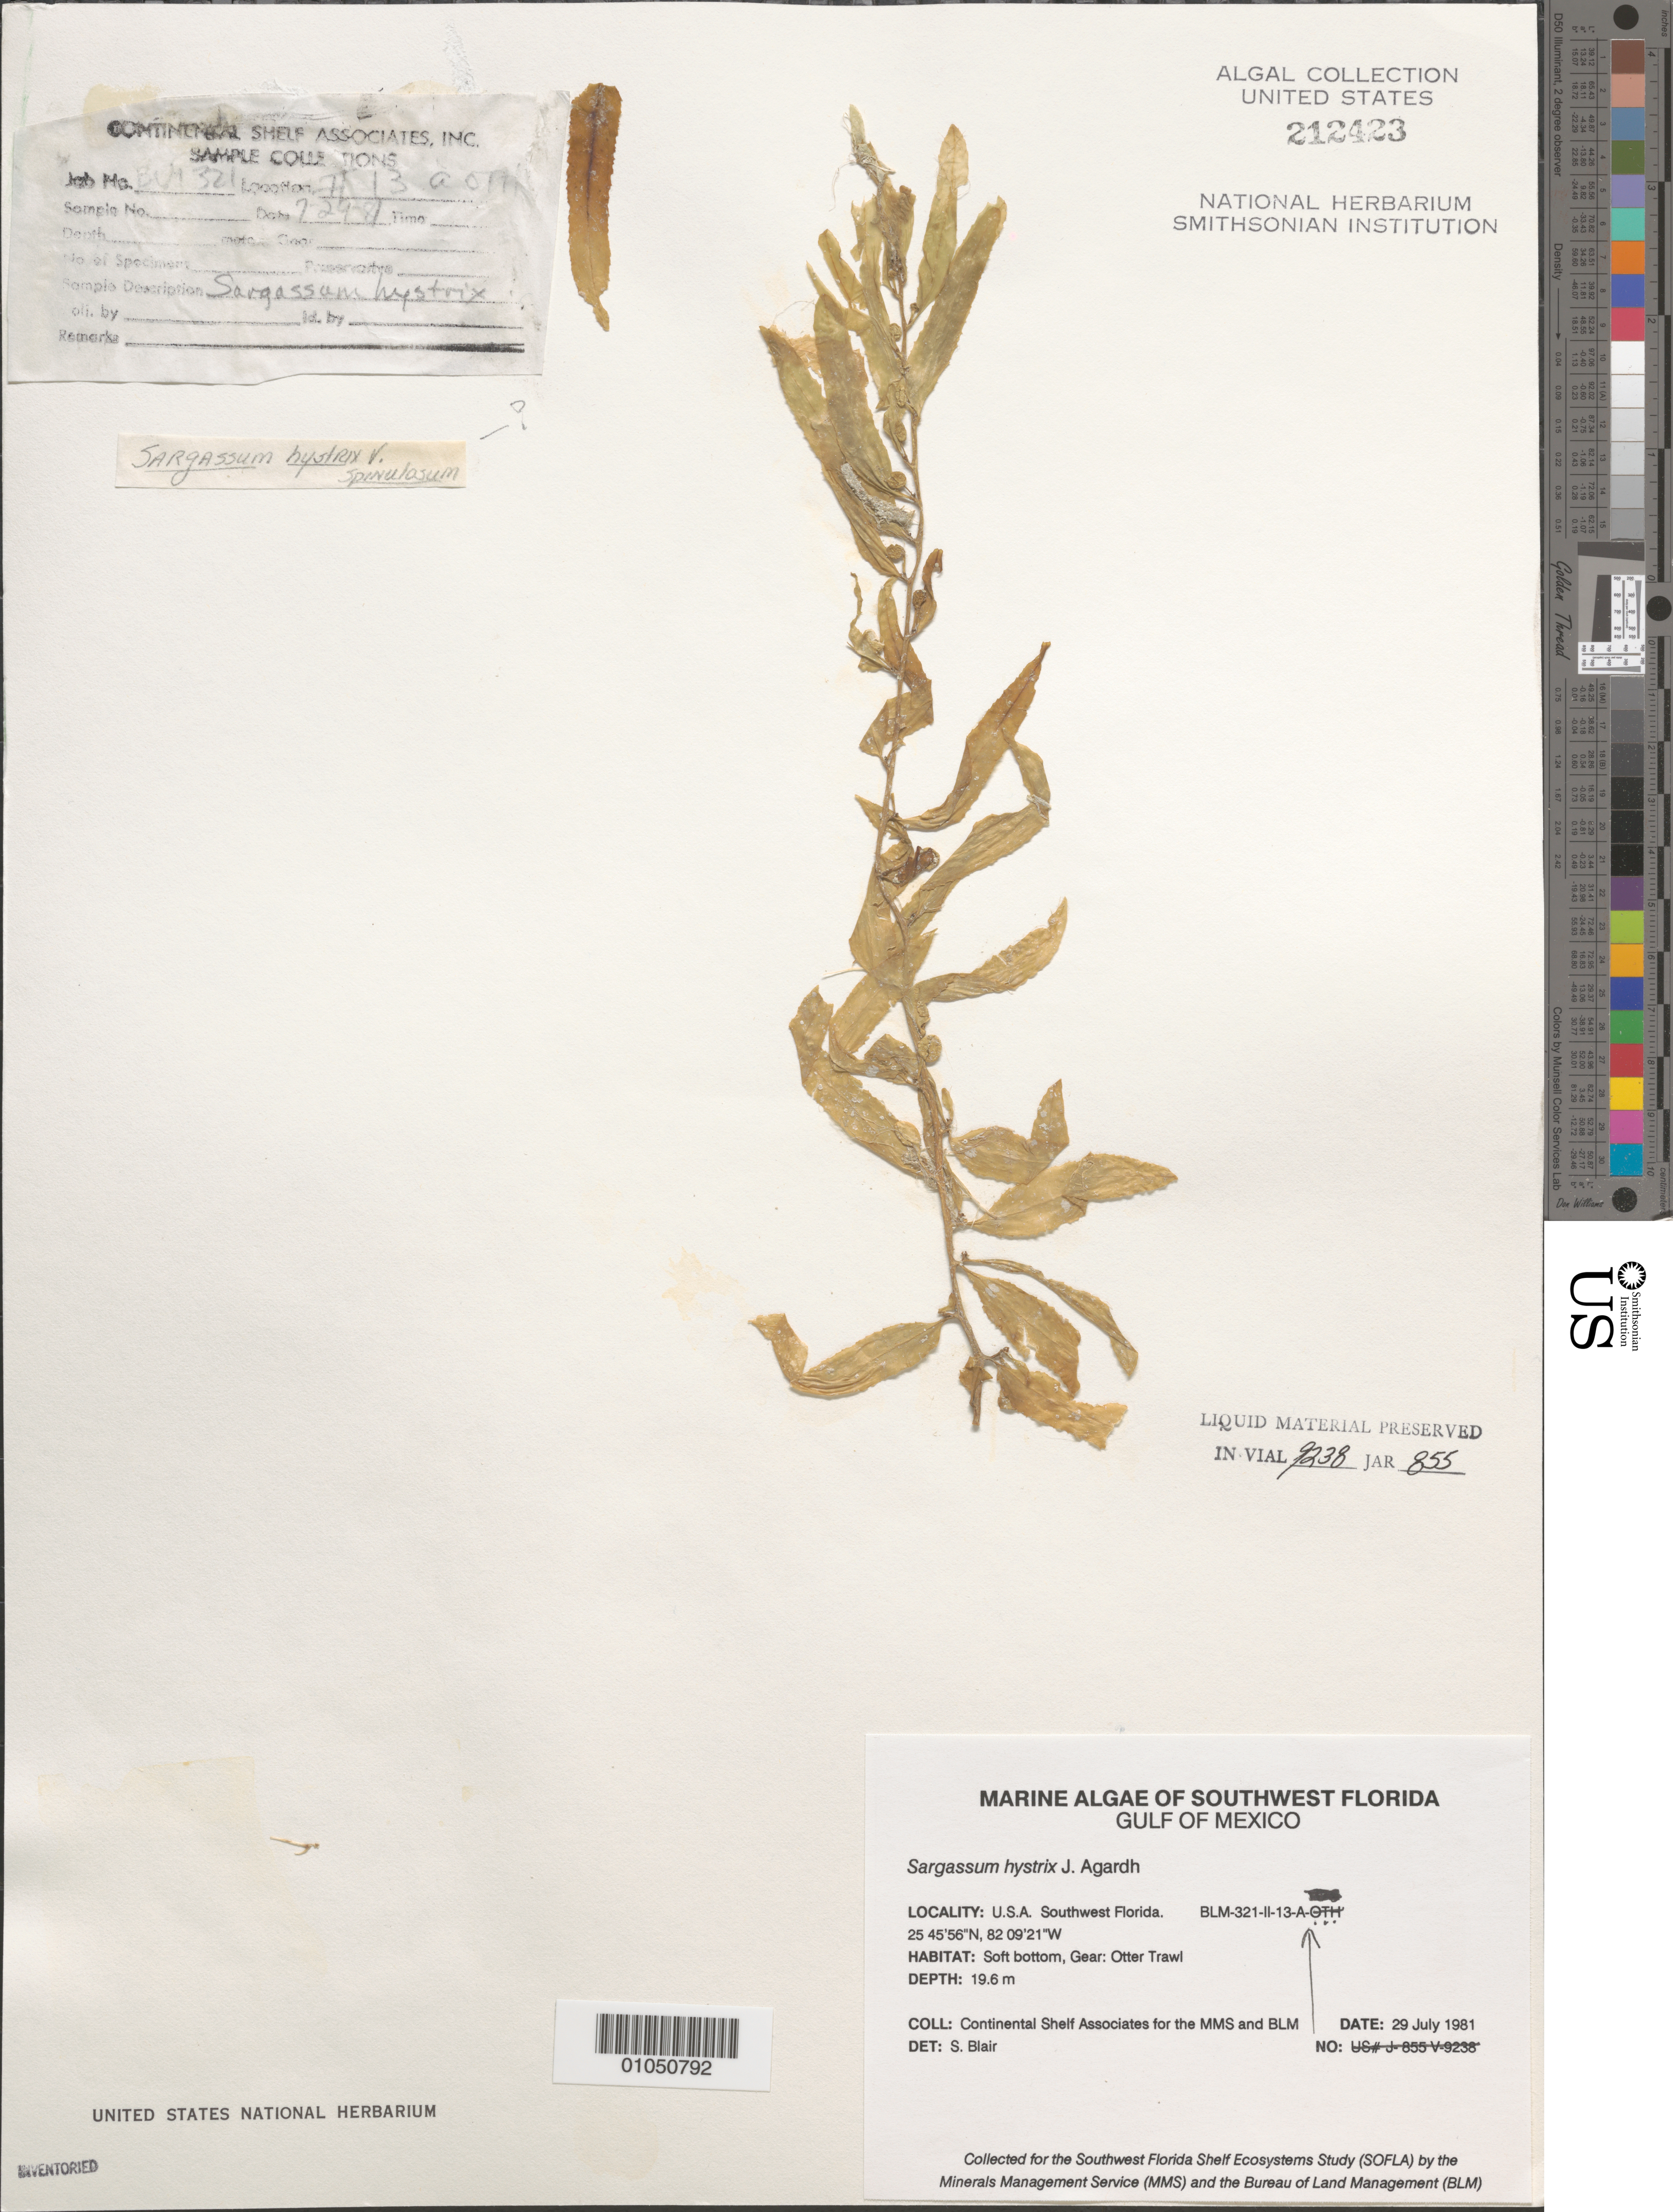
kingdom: Chromista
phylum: Ochrophyta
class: Phaeophyceae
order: Fucales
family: Sargassaceae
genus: Sargassum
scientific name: Sargassum hystrix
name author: J. Agardh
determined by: Blair, S. M.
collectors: Continental Shelf Associates for the MMS/BLM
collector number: BLM-321-II-13-A-OTH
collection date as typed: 29 Jul 1981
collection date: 1981-07-29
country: United States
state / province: Florida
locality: Gulf of Mexico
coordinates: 25 45'56"N, 82 09'21"W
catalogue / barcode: US 212423